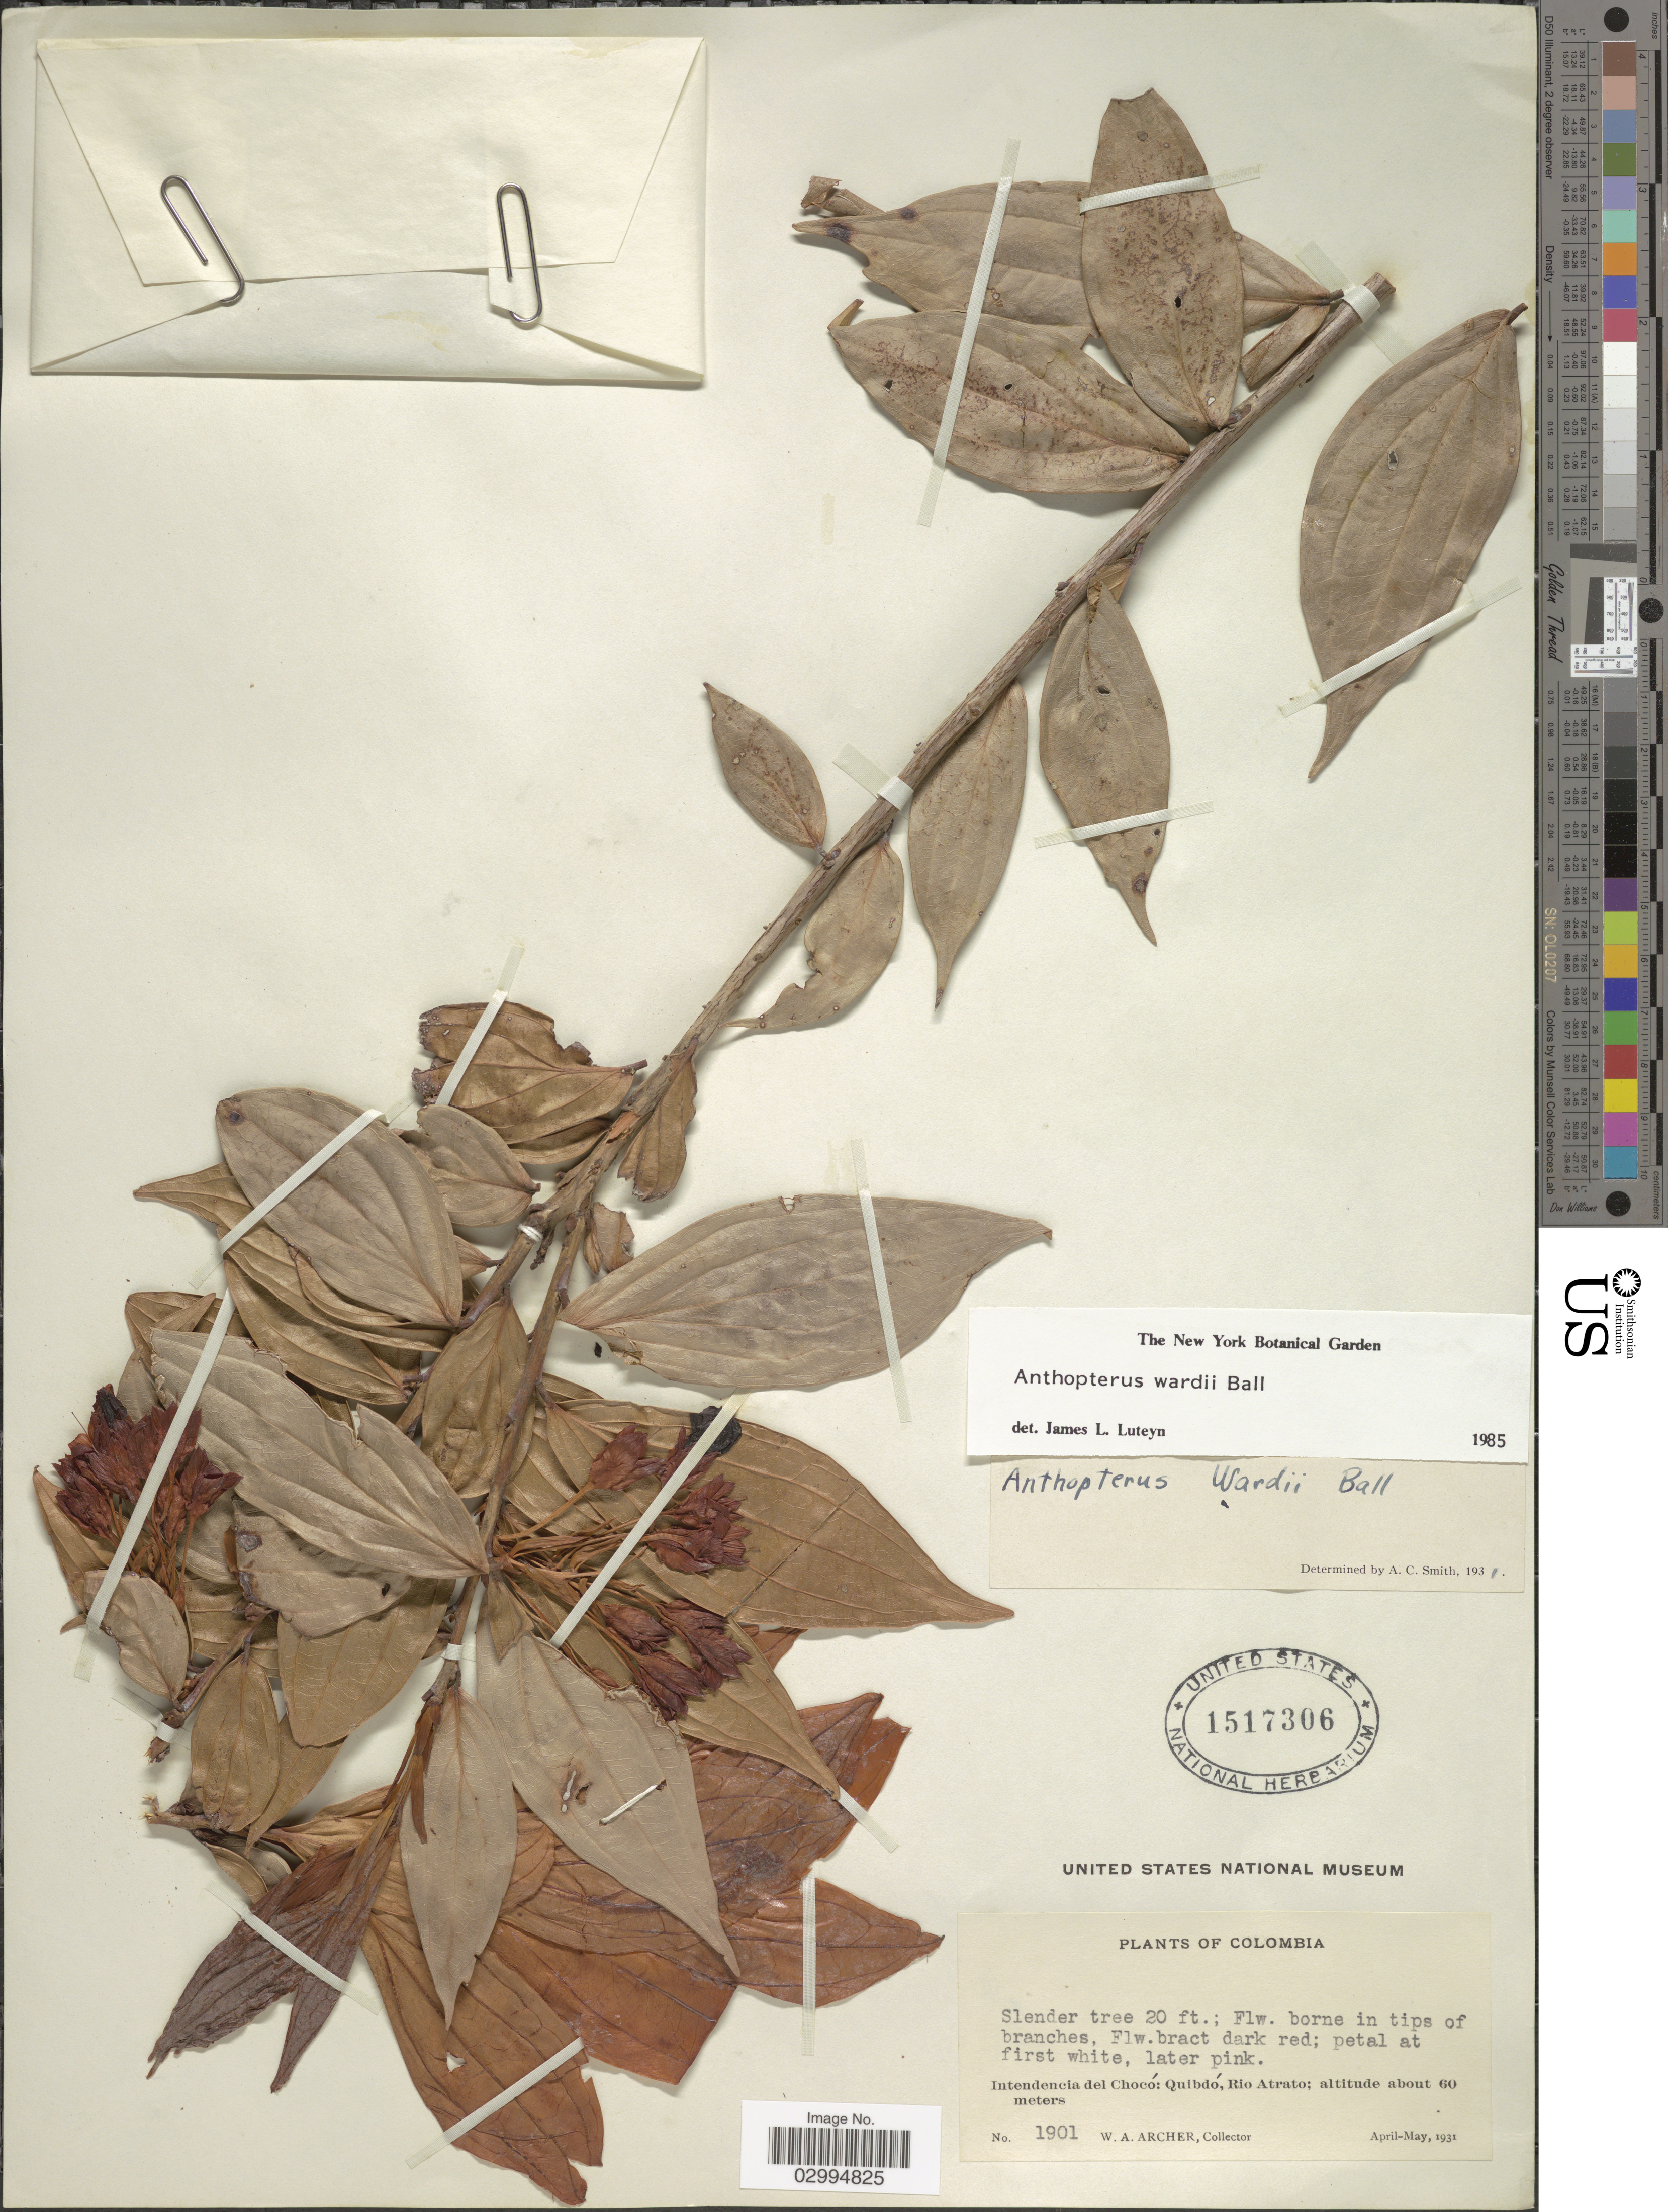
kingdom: Plantae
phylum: Tracheophyta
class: Magnoliopsida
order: Ericales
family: Ericaceae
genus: Anthopterus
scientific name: Anthopterus wardii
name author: Ball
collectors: W. Archer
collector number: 1901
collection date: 1931-04/1931-05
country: Colombia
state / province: Chocó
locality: Intendencia del Chocó: Quibdó, Rio Atrato.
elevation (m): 60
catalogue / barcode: US 1517306